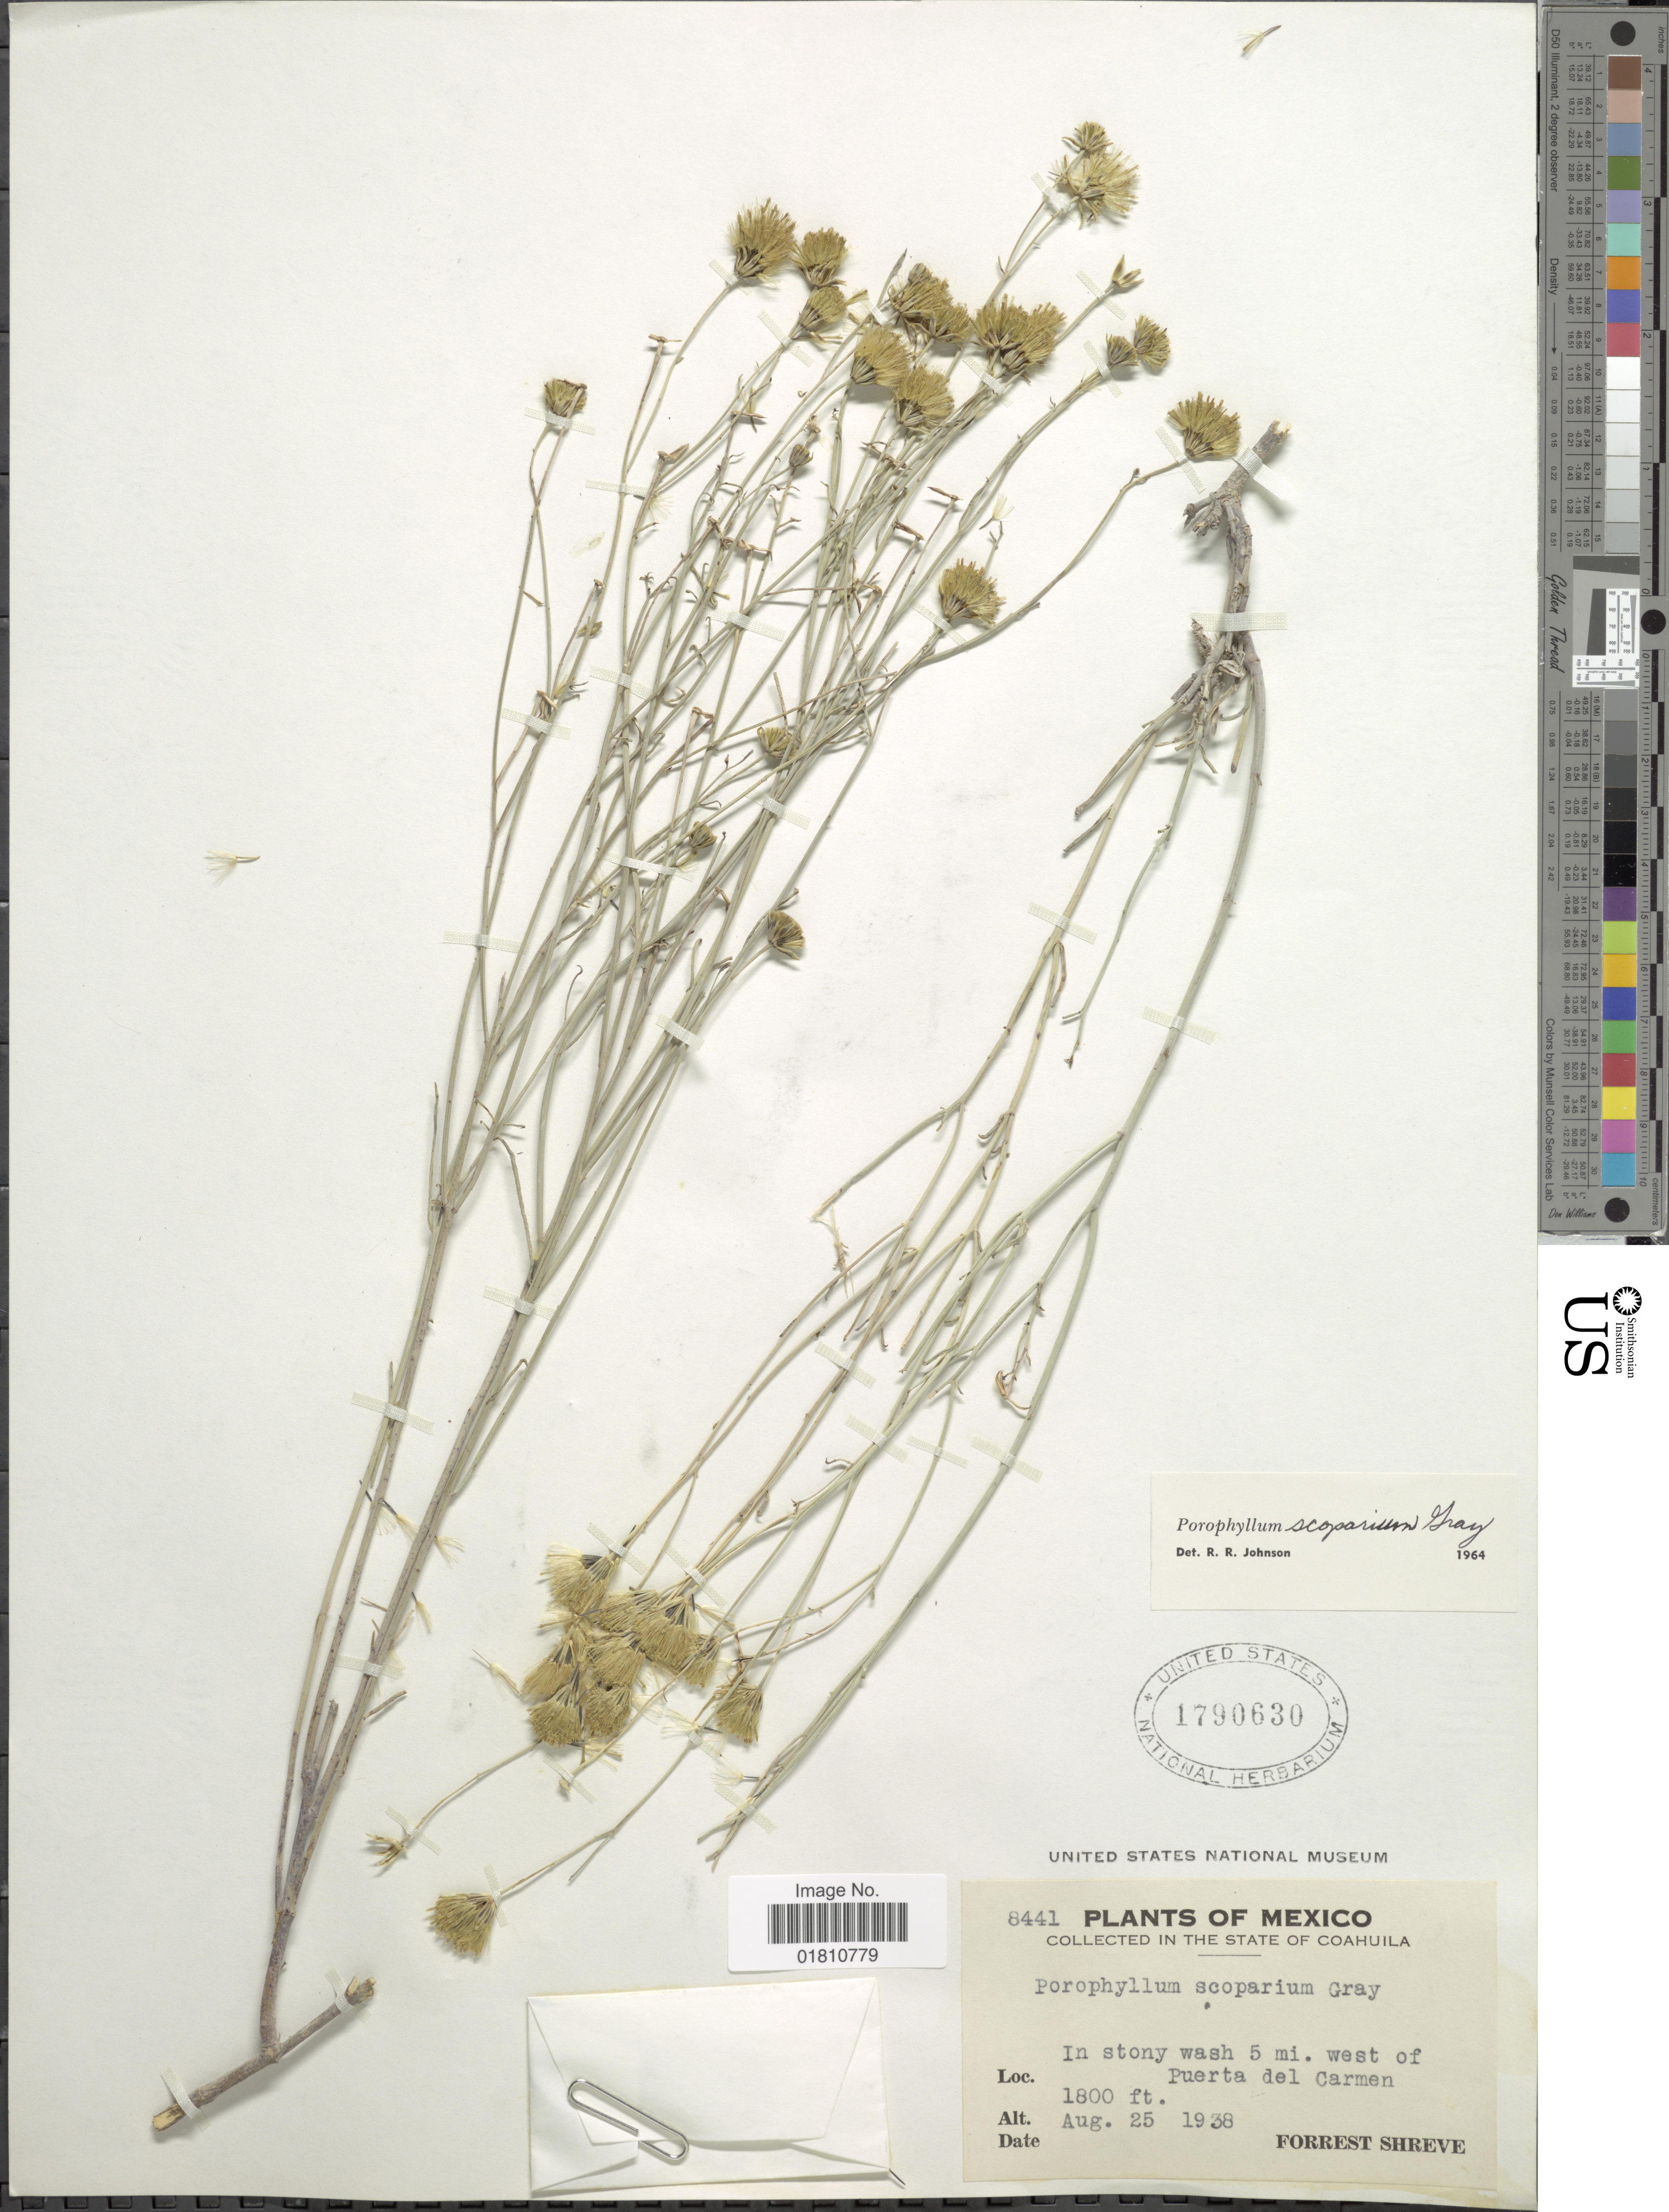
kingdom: Plantae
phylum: Tracheophyta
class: Magnoliopsida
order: Asterales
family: Asteraceae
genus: Porophyllum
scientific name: Porophyllum scoparium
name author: A. Gray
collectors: F. Shreve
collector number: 8441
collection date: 1938-08-25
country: Mexico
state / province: Coahuila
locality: In stony wash 5 mi. west of Puerta del Carmen.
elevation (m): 549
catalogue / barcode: US 1790630